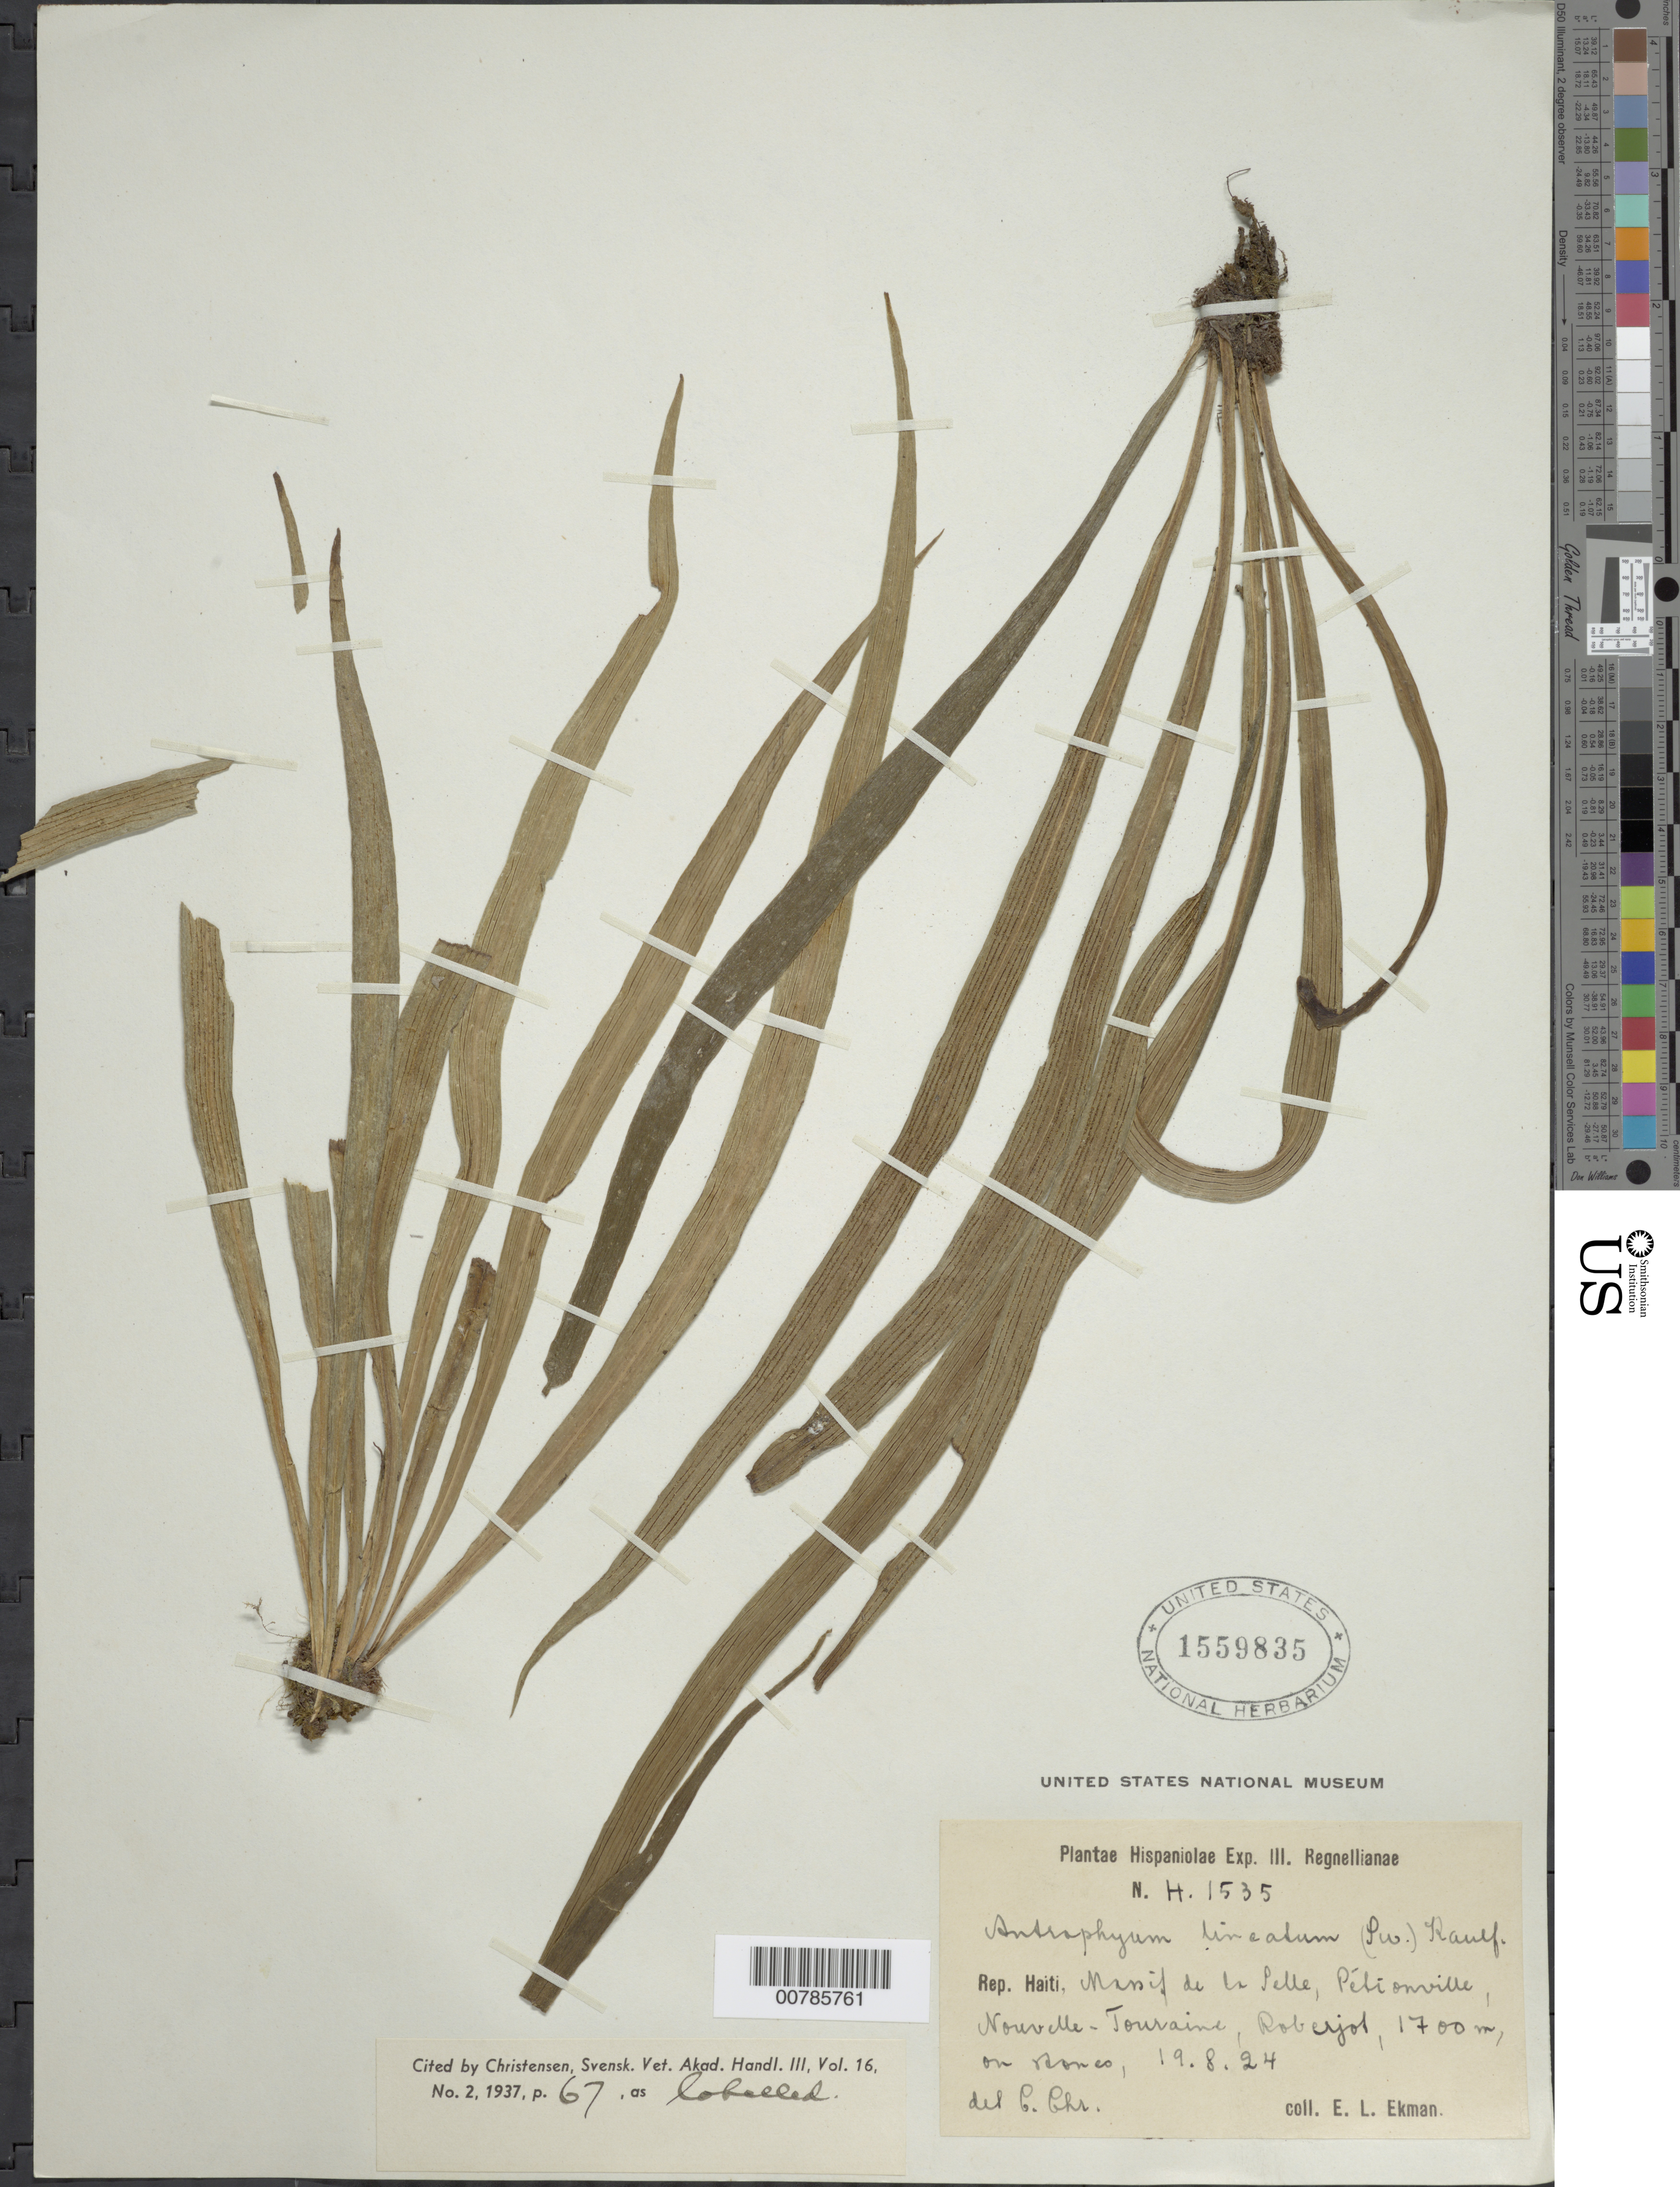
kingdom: Plantae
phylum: Tracheophyta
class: Polypodiopsida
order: Polypodiales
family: Pteridaceae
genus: Polytaenium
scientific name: Polytaenium lineatum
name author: (Sw.) J. Sm.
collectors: E. L. Ekman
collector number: H 1535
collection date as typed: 19 Aug 1924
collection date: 1924-08-19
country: Haiti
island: Hispaniola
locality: Massif de la Selle, Pétionville, Nouvell-Touraine, Roberjot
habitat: On stones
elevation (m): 1700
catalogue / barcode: US 1559835